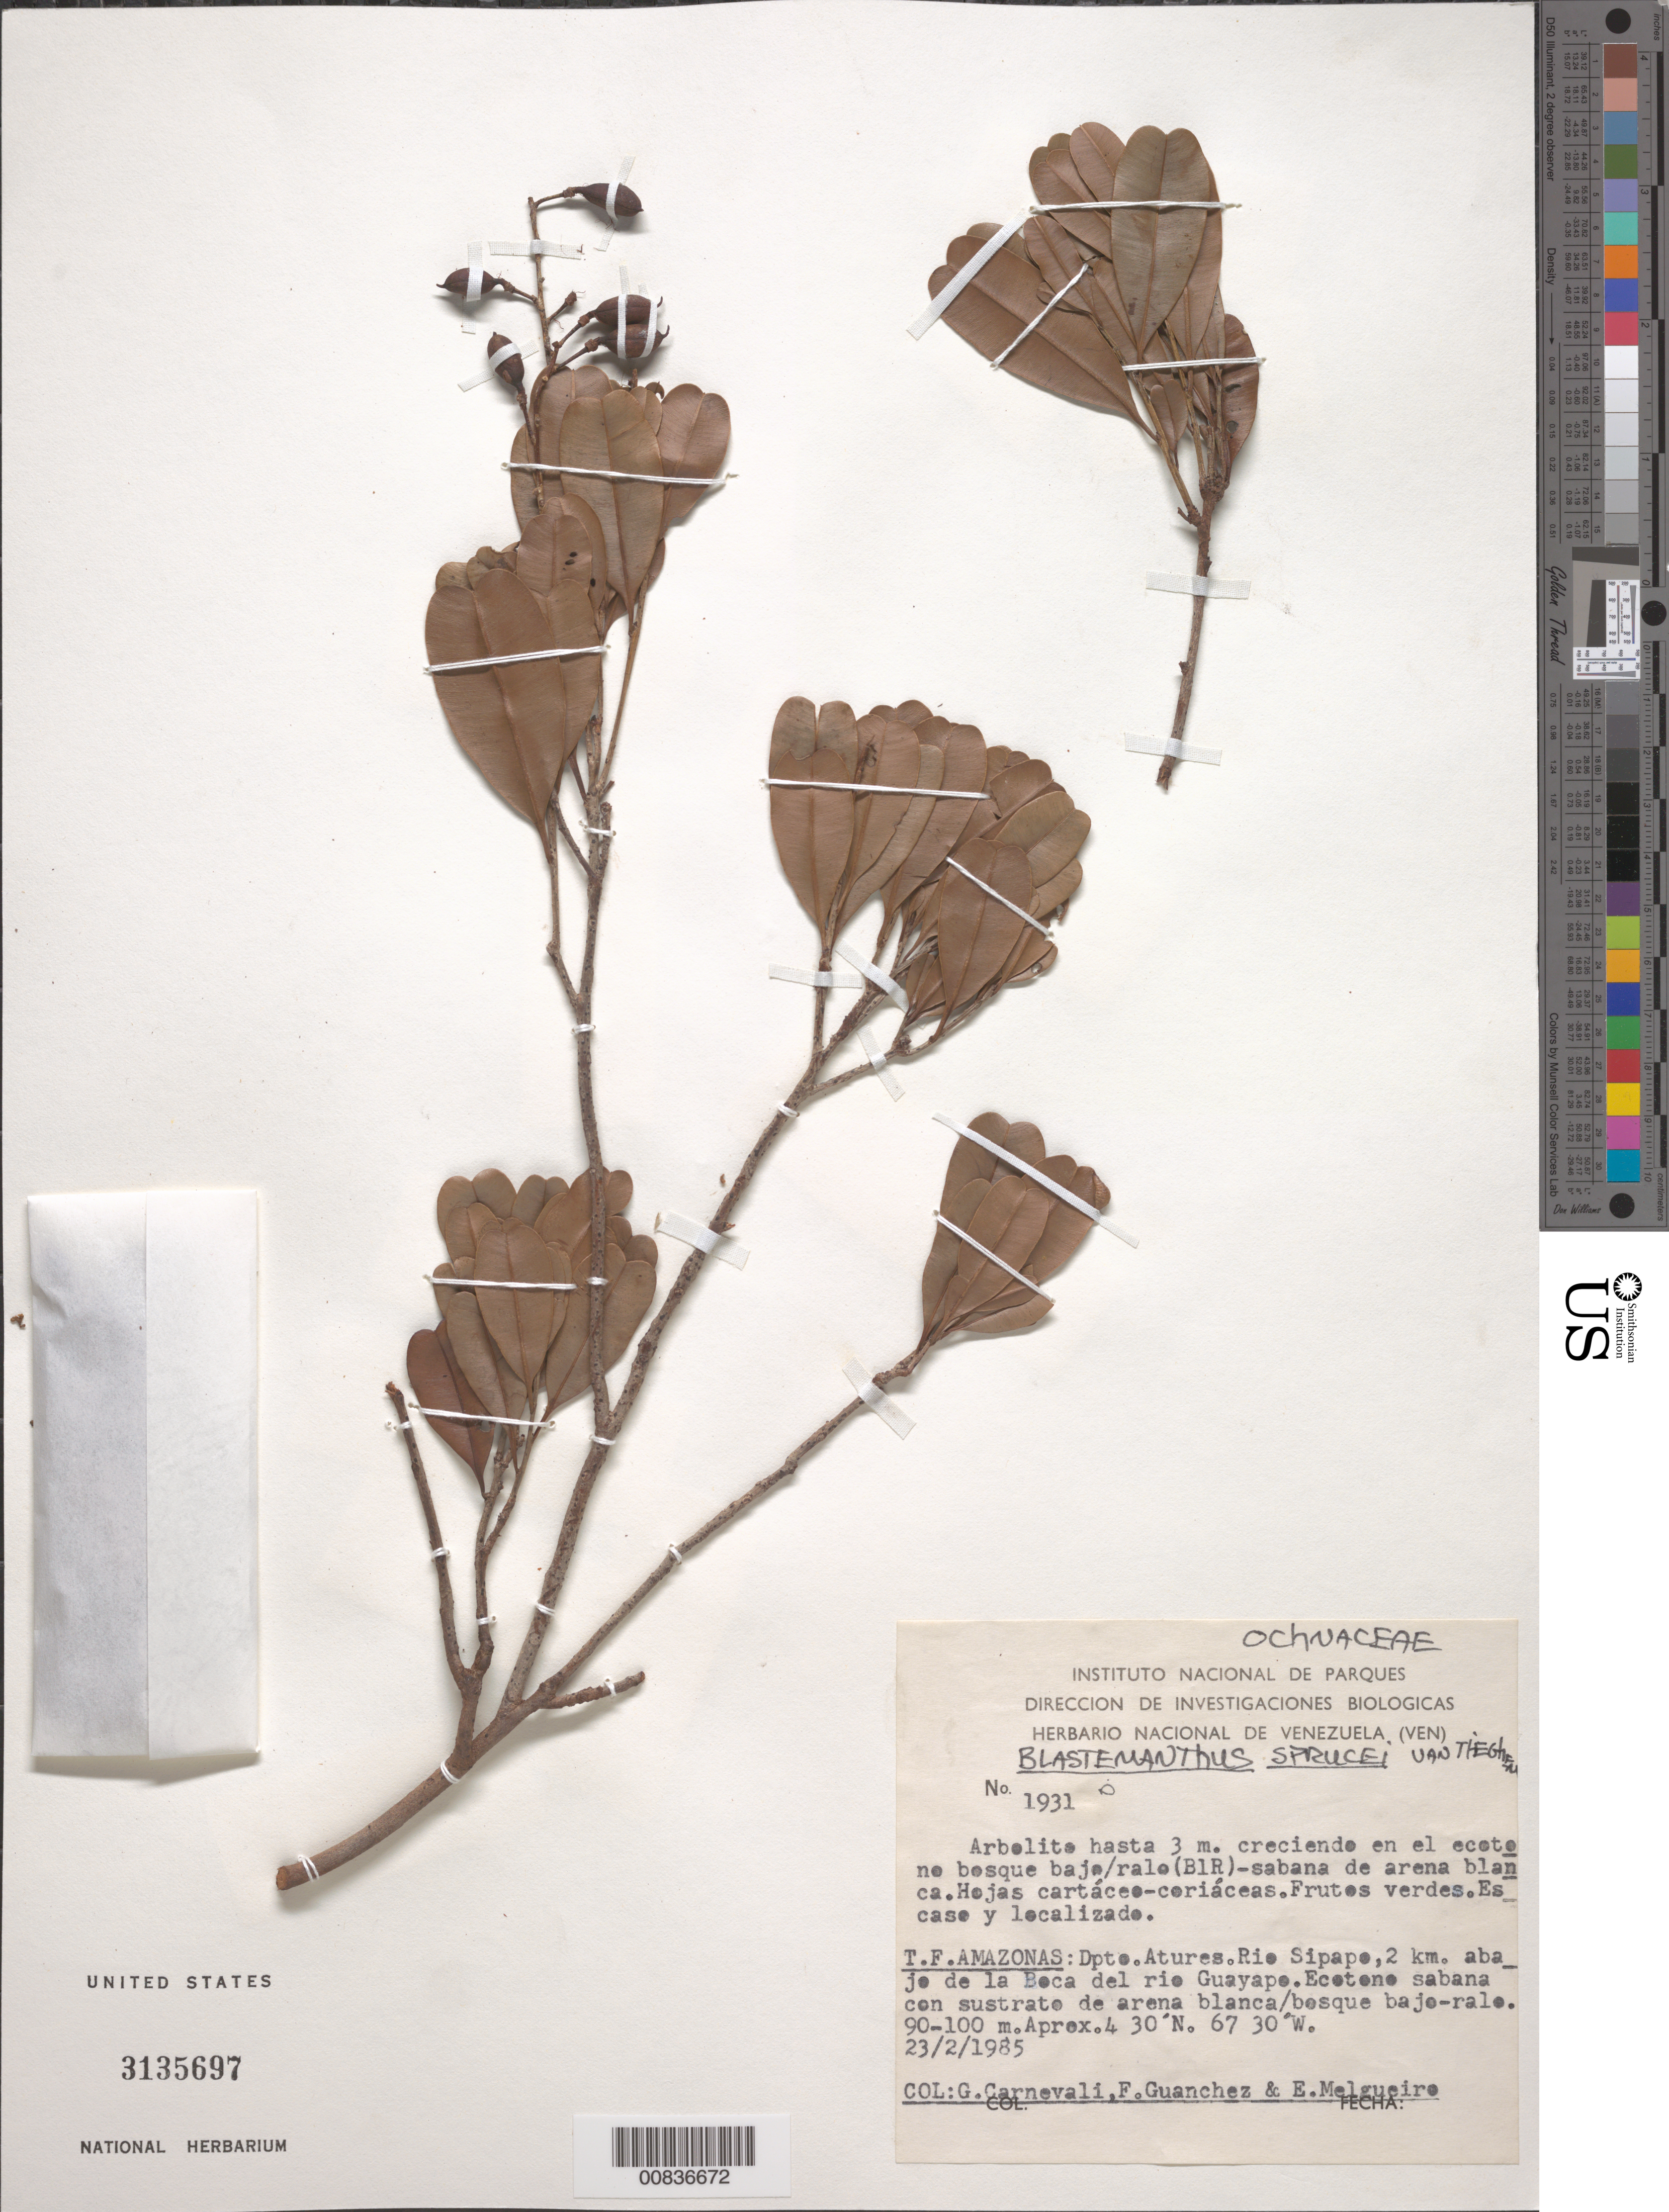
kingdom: Plantae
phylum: Tracheophyta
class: Magnoliopsida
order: Malpighiales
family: Ochnaceae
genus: Blastemanthus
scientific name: Blastemanthus sprucei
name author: Tiegh.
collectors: G. Carnevali, F. Guánchez M. & E. Melgueiro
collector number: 1931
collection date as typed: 23-Feb-85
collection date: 1985-02-23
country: Venezuela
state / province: Amazonas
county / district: Atures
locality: Río Sipapo, 2 km de la boca del Río Guayapo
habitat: Ecotono bosque bajo-ralo (B1R), sabana de arena blanca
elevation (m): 90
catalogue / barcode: US 3135697